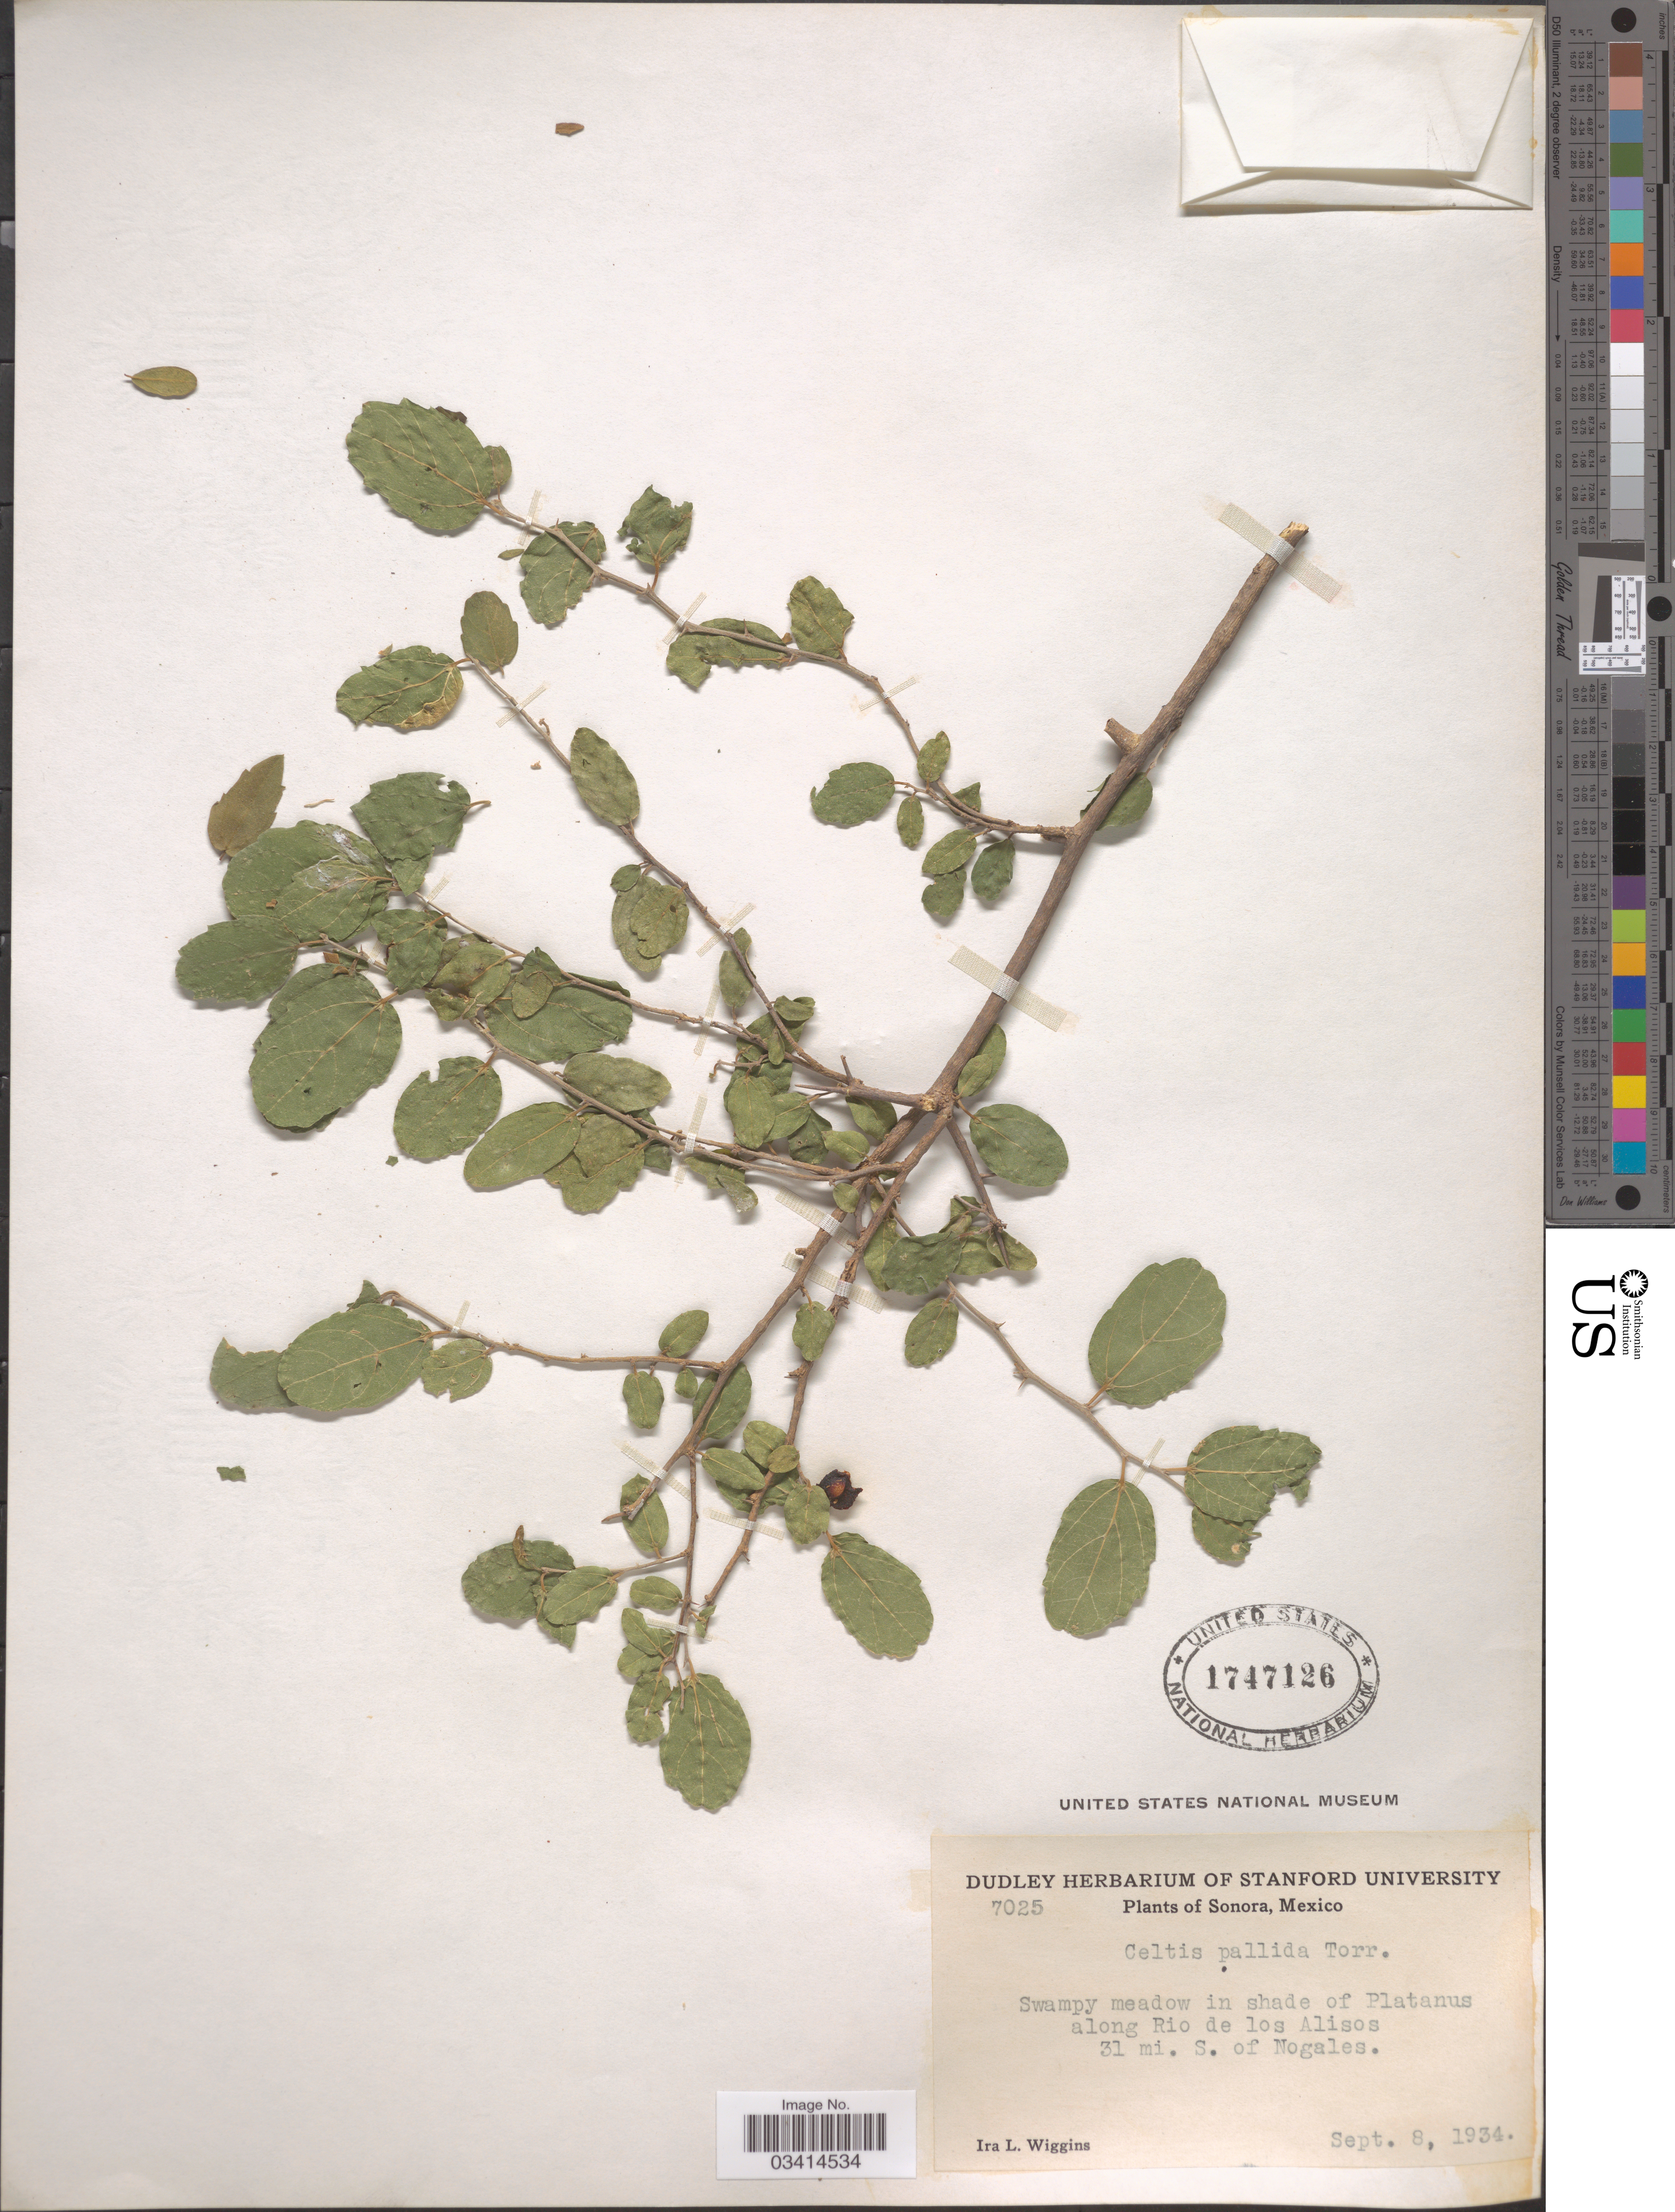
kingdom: Plantae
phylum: Tracheophyta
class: Magnoliopsida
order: Rosales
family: Cannabaceae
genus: Celtis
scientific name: Celtis pallida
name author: Torr. in Emory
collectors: I. L. Wiggins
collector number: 7025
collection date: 1934-09-08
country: Mexico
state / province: Sonora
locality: Swampy meadow in shade of Platanus along Rio de los Alisos 31 mi. S. of Nogales.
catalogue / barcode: US 1747126